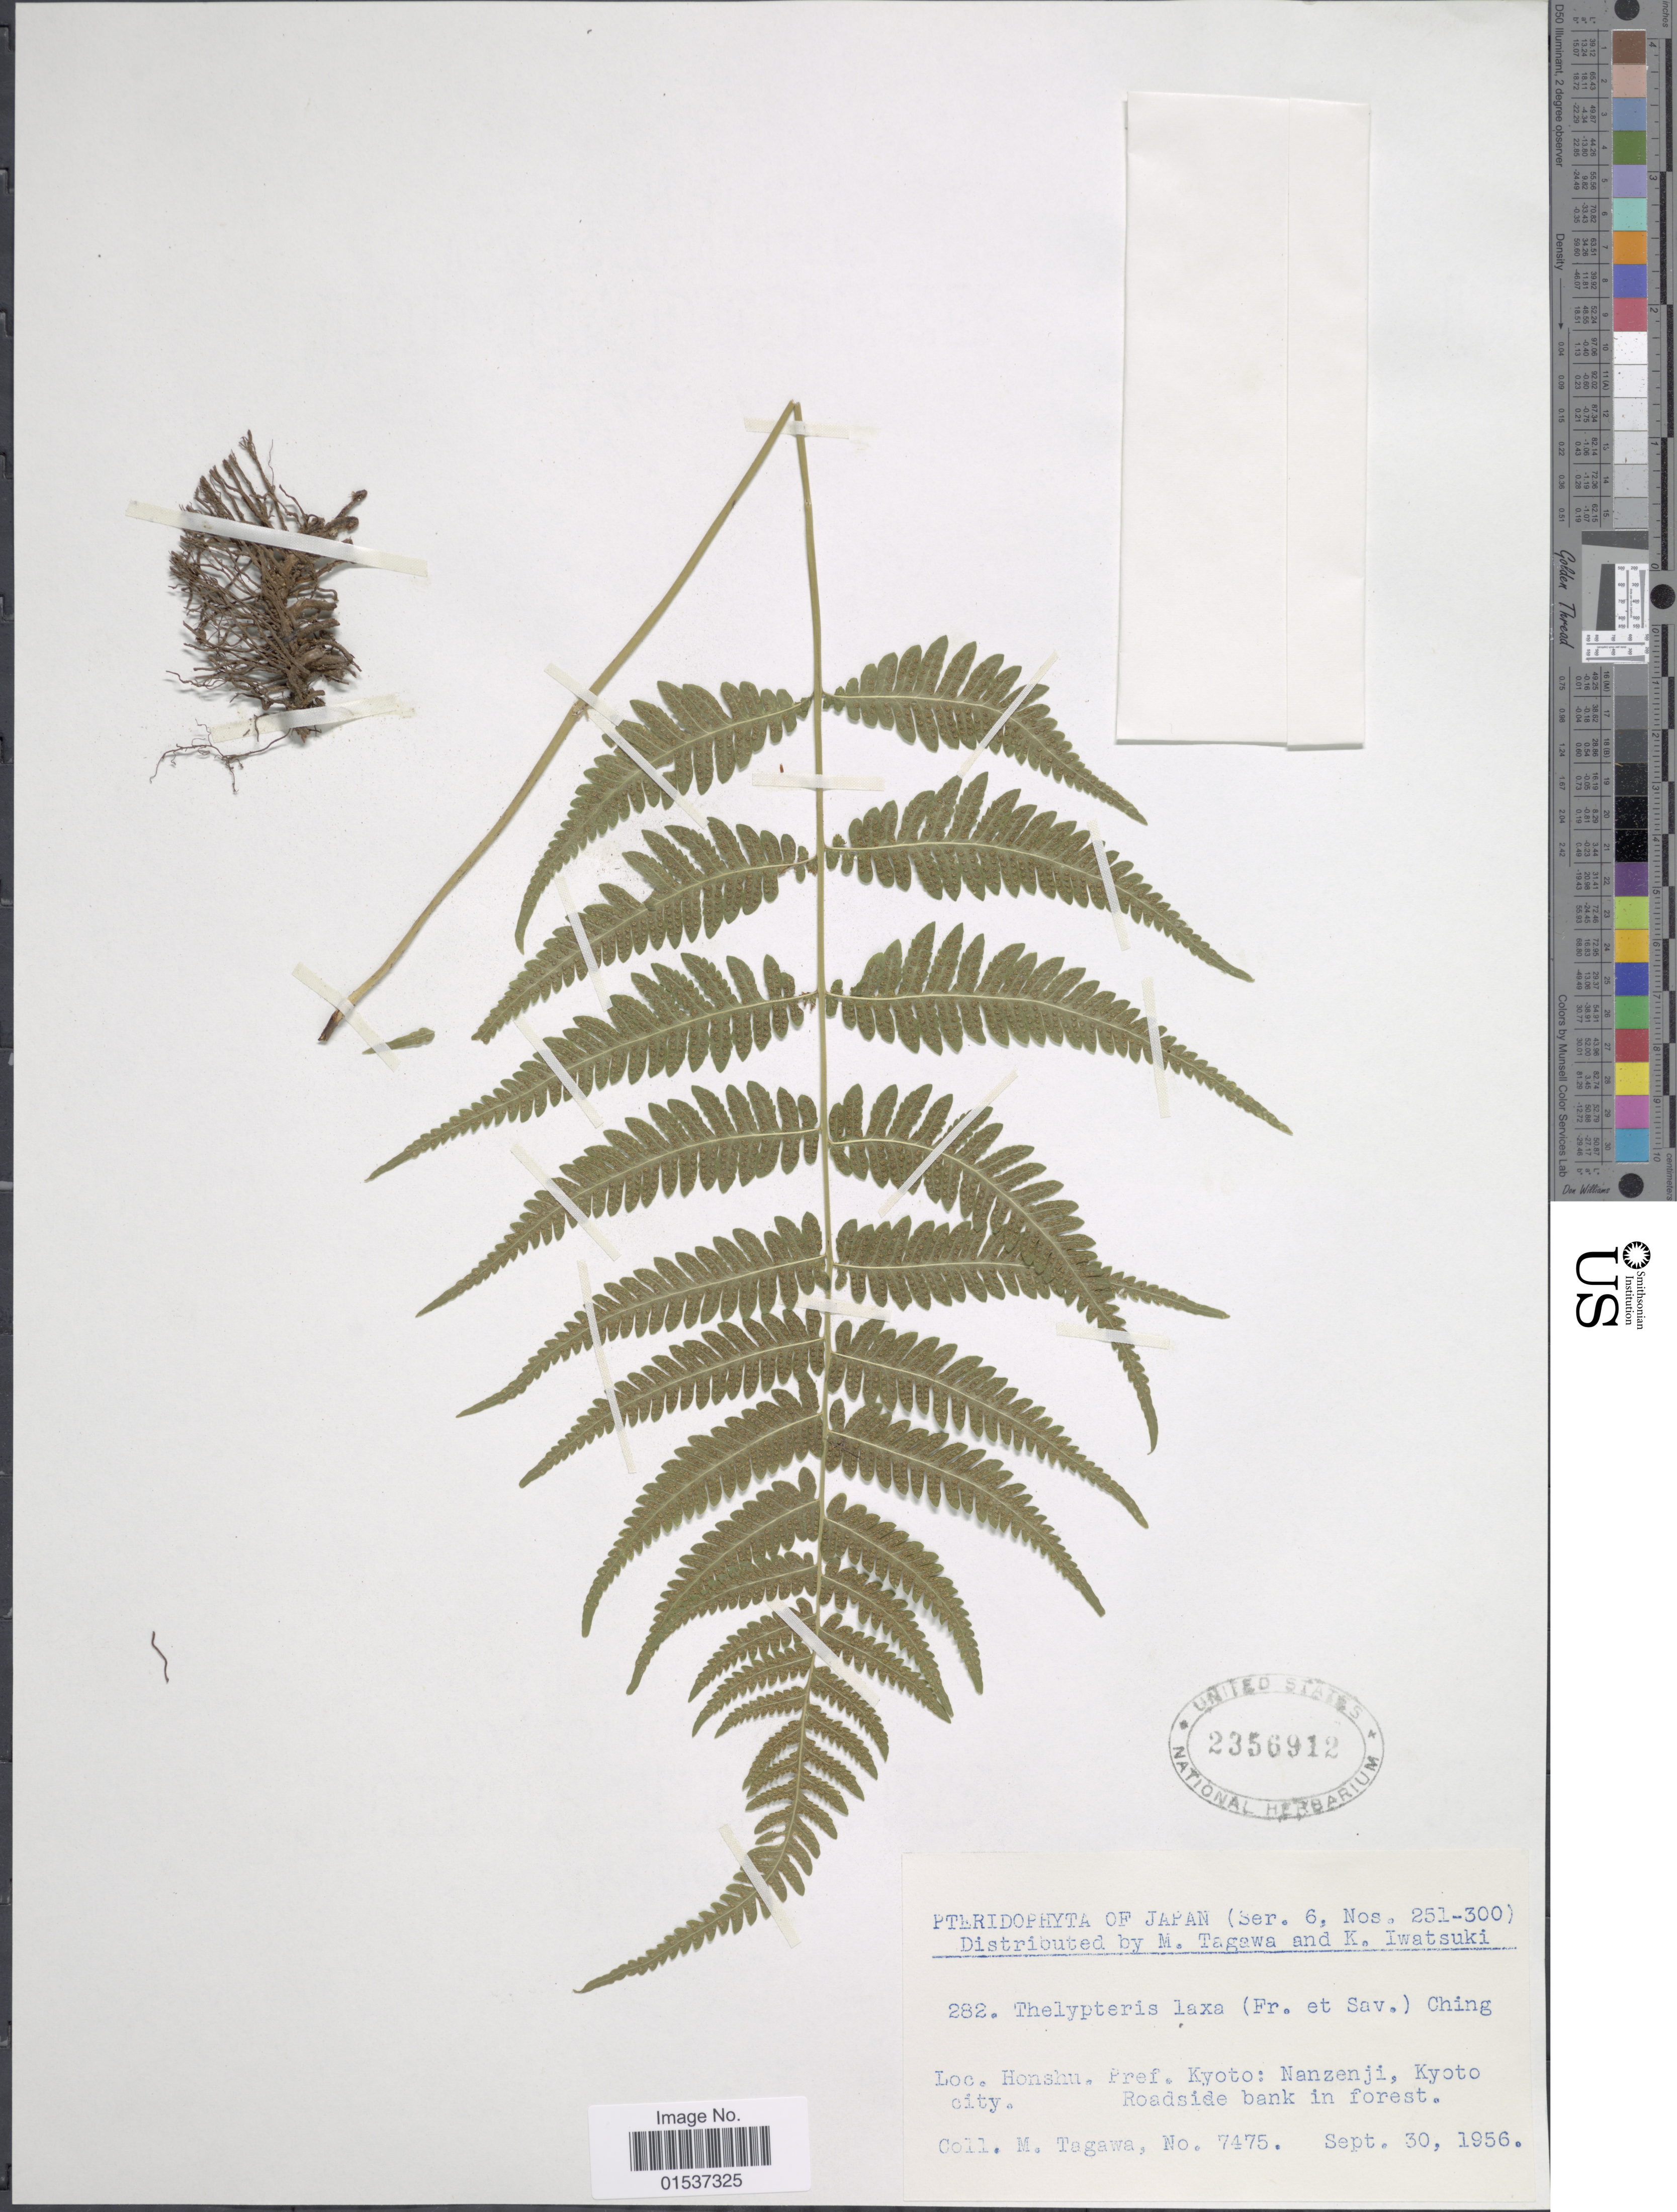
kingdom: Plantae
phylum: Tracheophyta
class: Polypodiopsida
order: Polypodiales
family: Thelypteridaceae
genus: Metathelypteris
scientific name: Metathelypteris laxa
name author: (Franch. & Sav.) Ching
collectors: M. Tagawa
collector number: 7475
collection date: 1956-09-30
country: Japan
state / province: Kyoto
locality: Honshu Pref. Kyoto: Nanzenji, Kyoto city. Roadside banl in forest. Japan.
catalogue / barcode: US 2356912